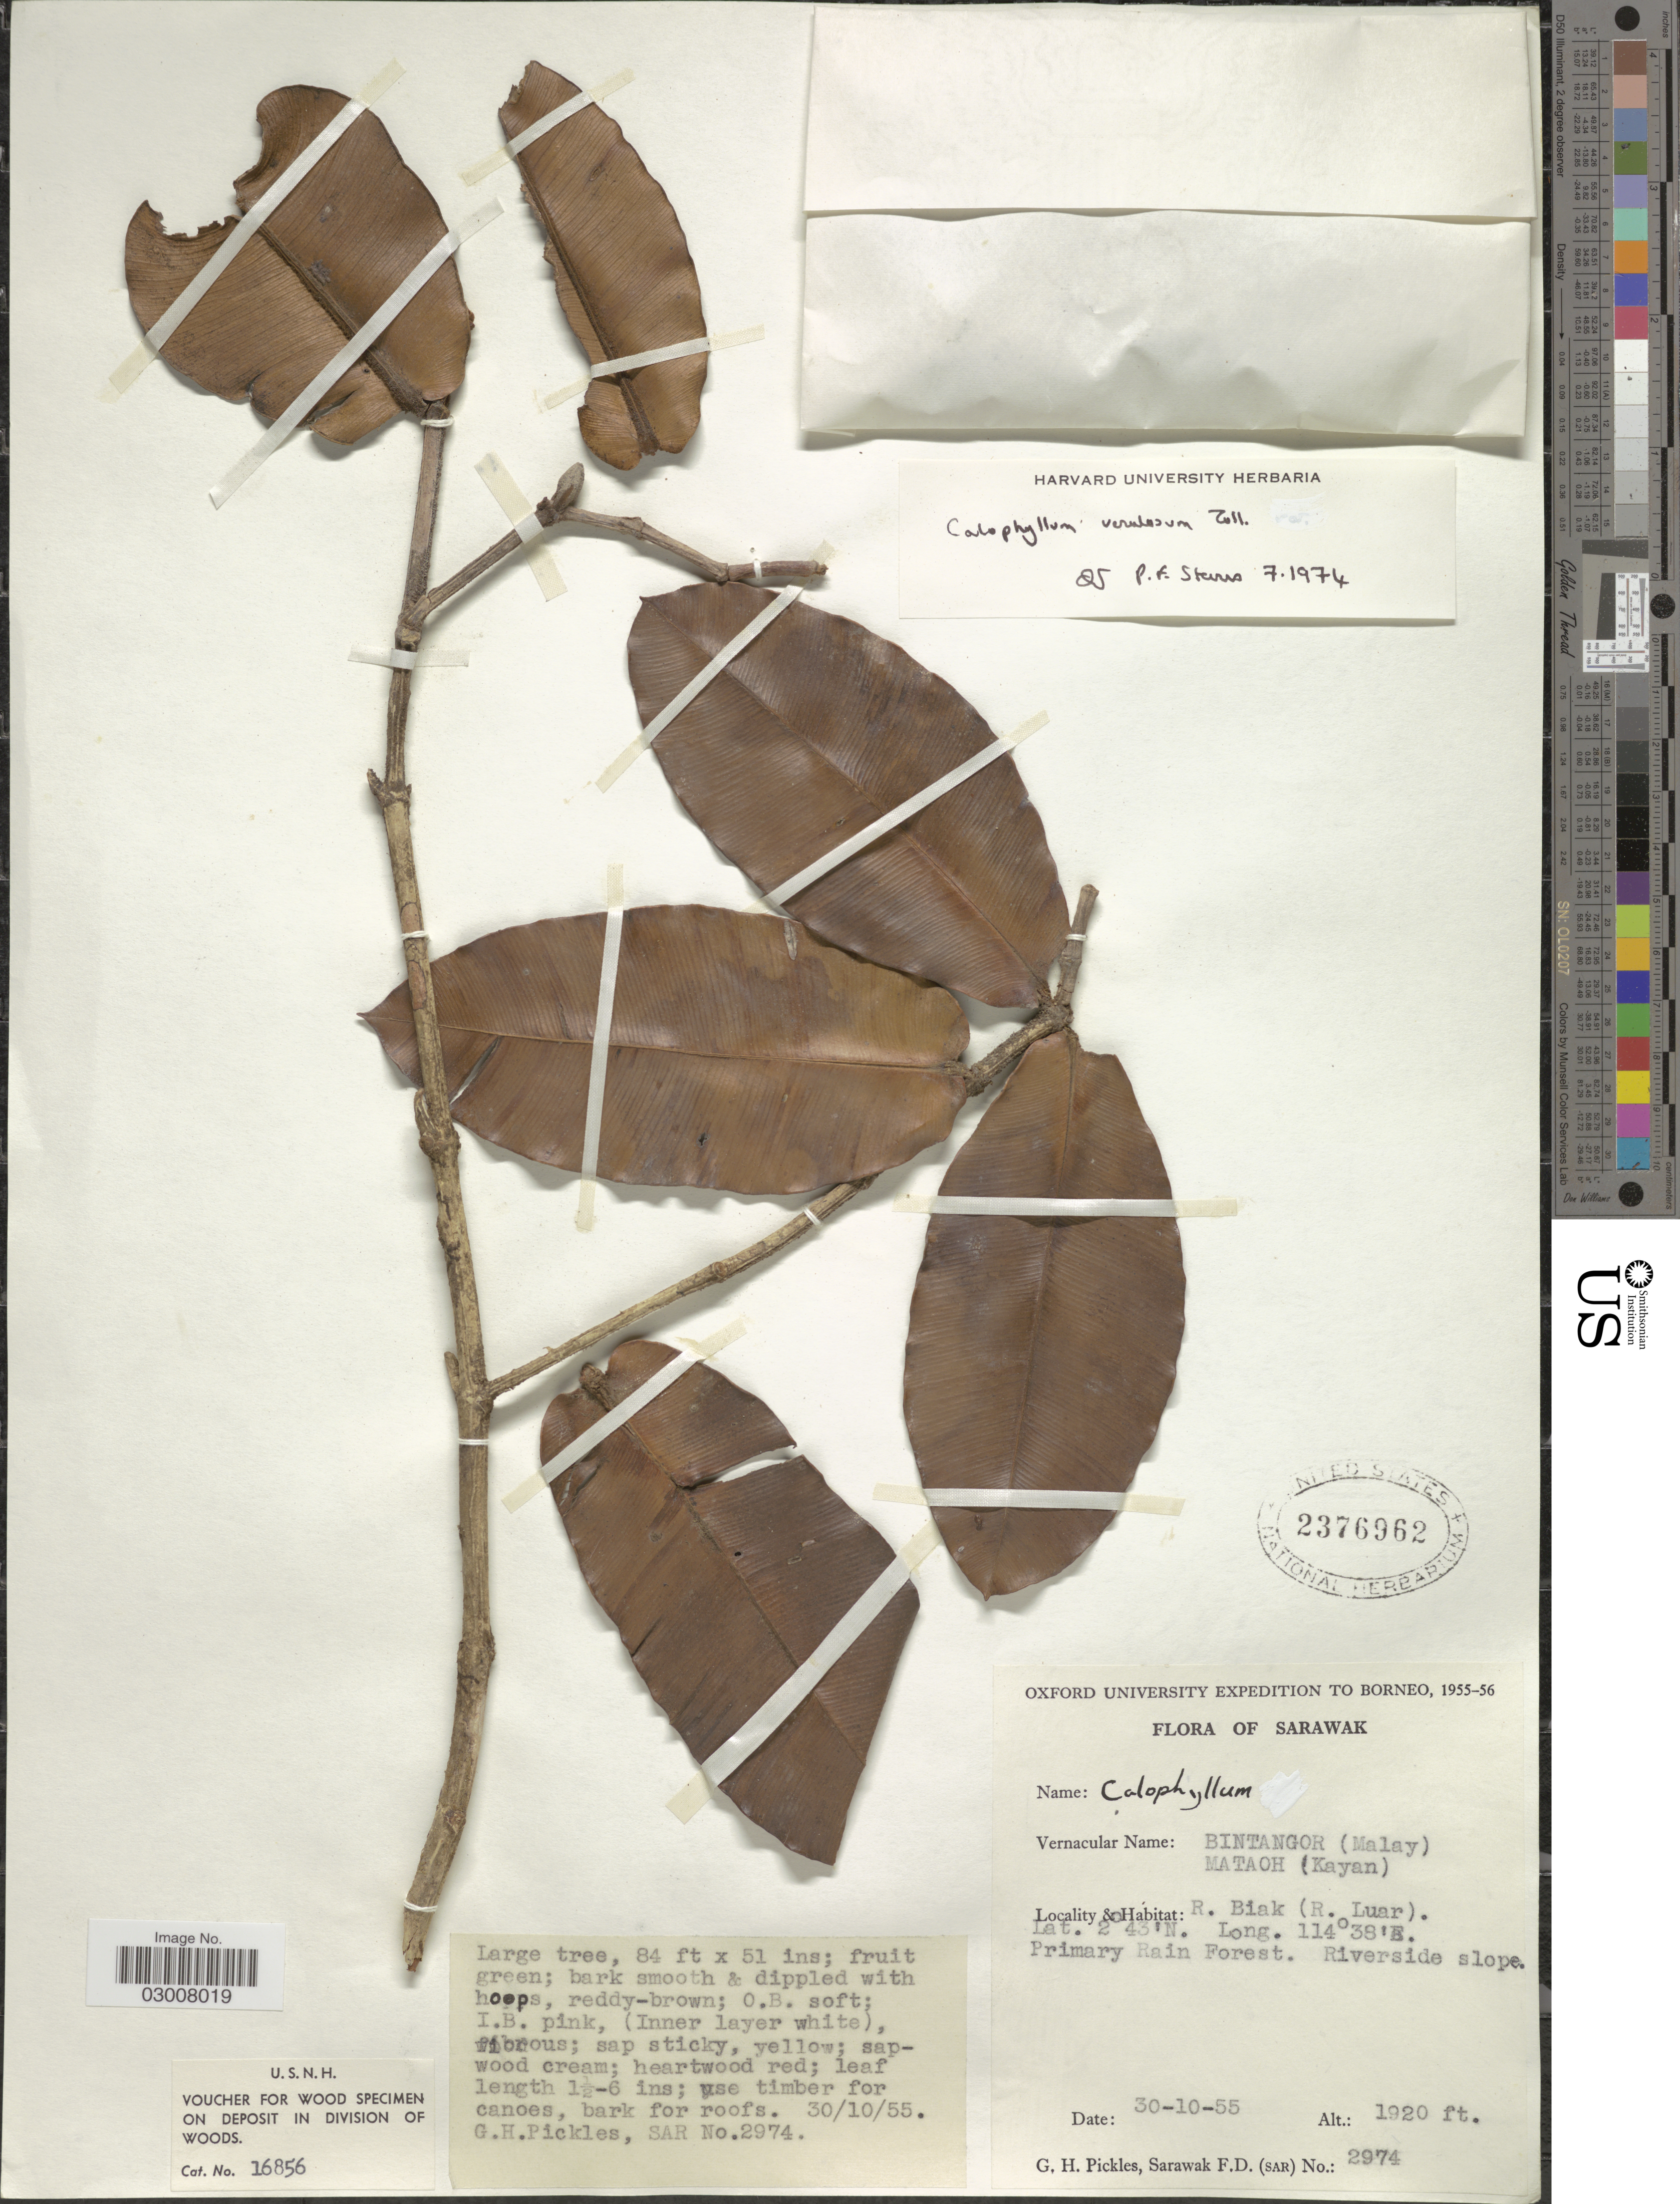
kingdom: Plantae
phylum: Tracheophyta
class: Magnoliopsida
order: Malpighiales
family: Calophyllaceae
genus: Calophyllum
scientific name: Calophyllum venulosum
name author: Zoll.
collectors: G. Pickles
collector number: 2974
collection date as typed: Transcribed d/m/y: 30/10/55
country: Malaysia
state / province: Sarawak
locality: Borneo, R. Biak (R. Luar).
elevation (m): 585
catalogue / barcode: US 2376962